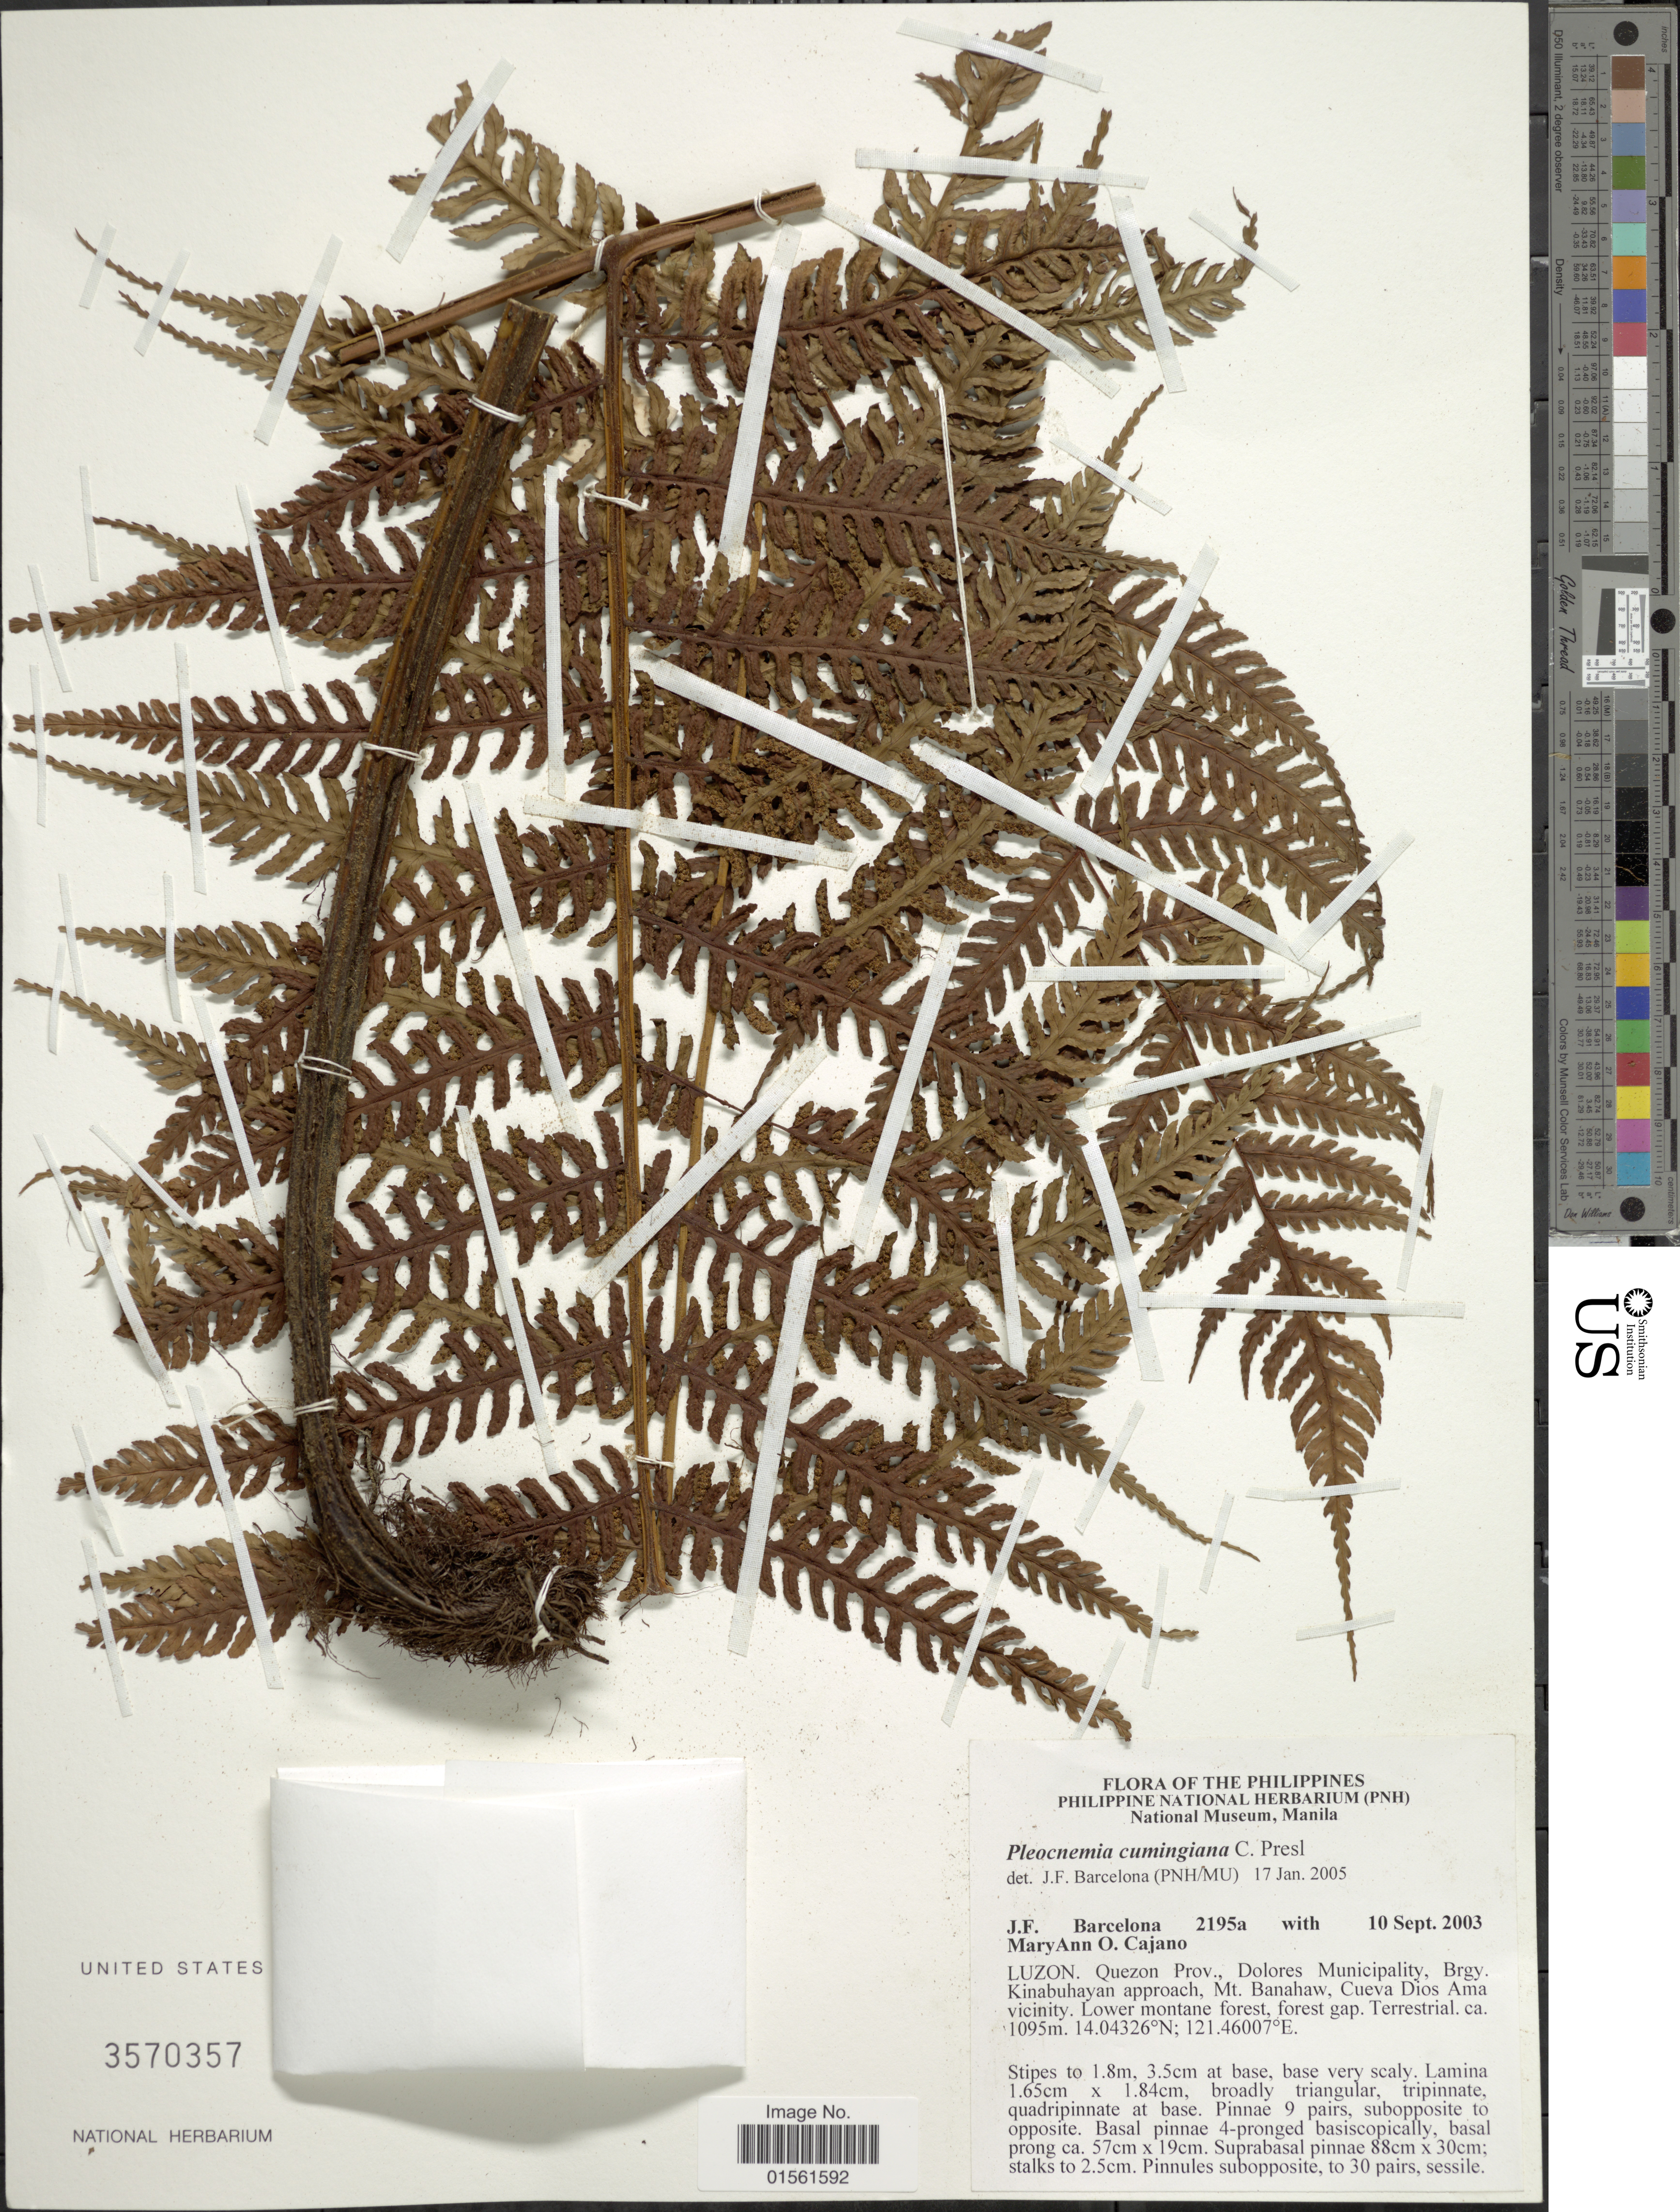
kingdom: Plantae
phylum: Tracheophyta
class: Polypodiopsida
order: Polypodiales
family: Dryopteridaceae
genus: Pleocnemia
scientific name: Pleocnemia cumingiana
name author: C. Presl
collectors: J. F. Barcelona & M. Cajano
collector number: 2195a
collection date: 2003-09-10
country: Philippines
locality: Luzon, Quezon Prov. Dolores Municipality, Brgy, Kinabuhayan approach, Mt. Banahaw, Cueva Dios Ama vicinity.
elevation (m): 1095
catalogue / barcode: US 3570357